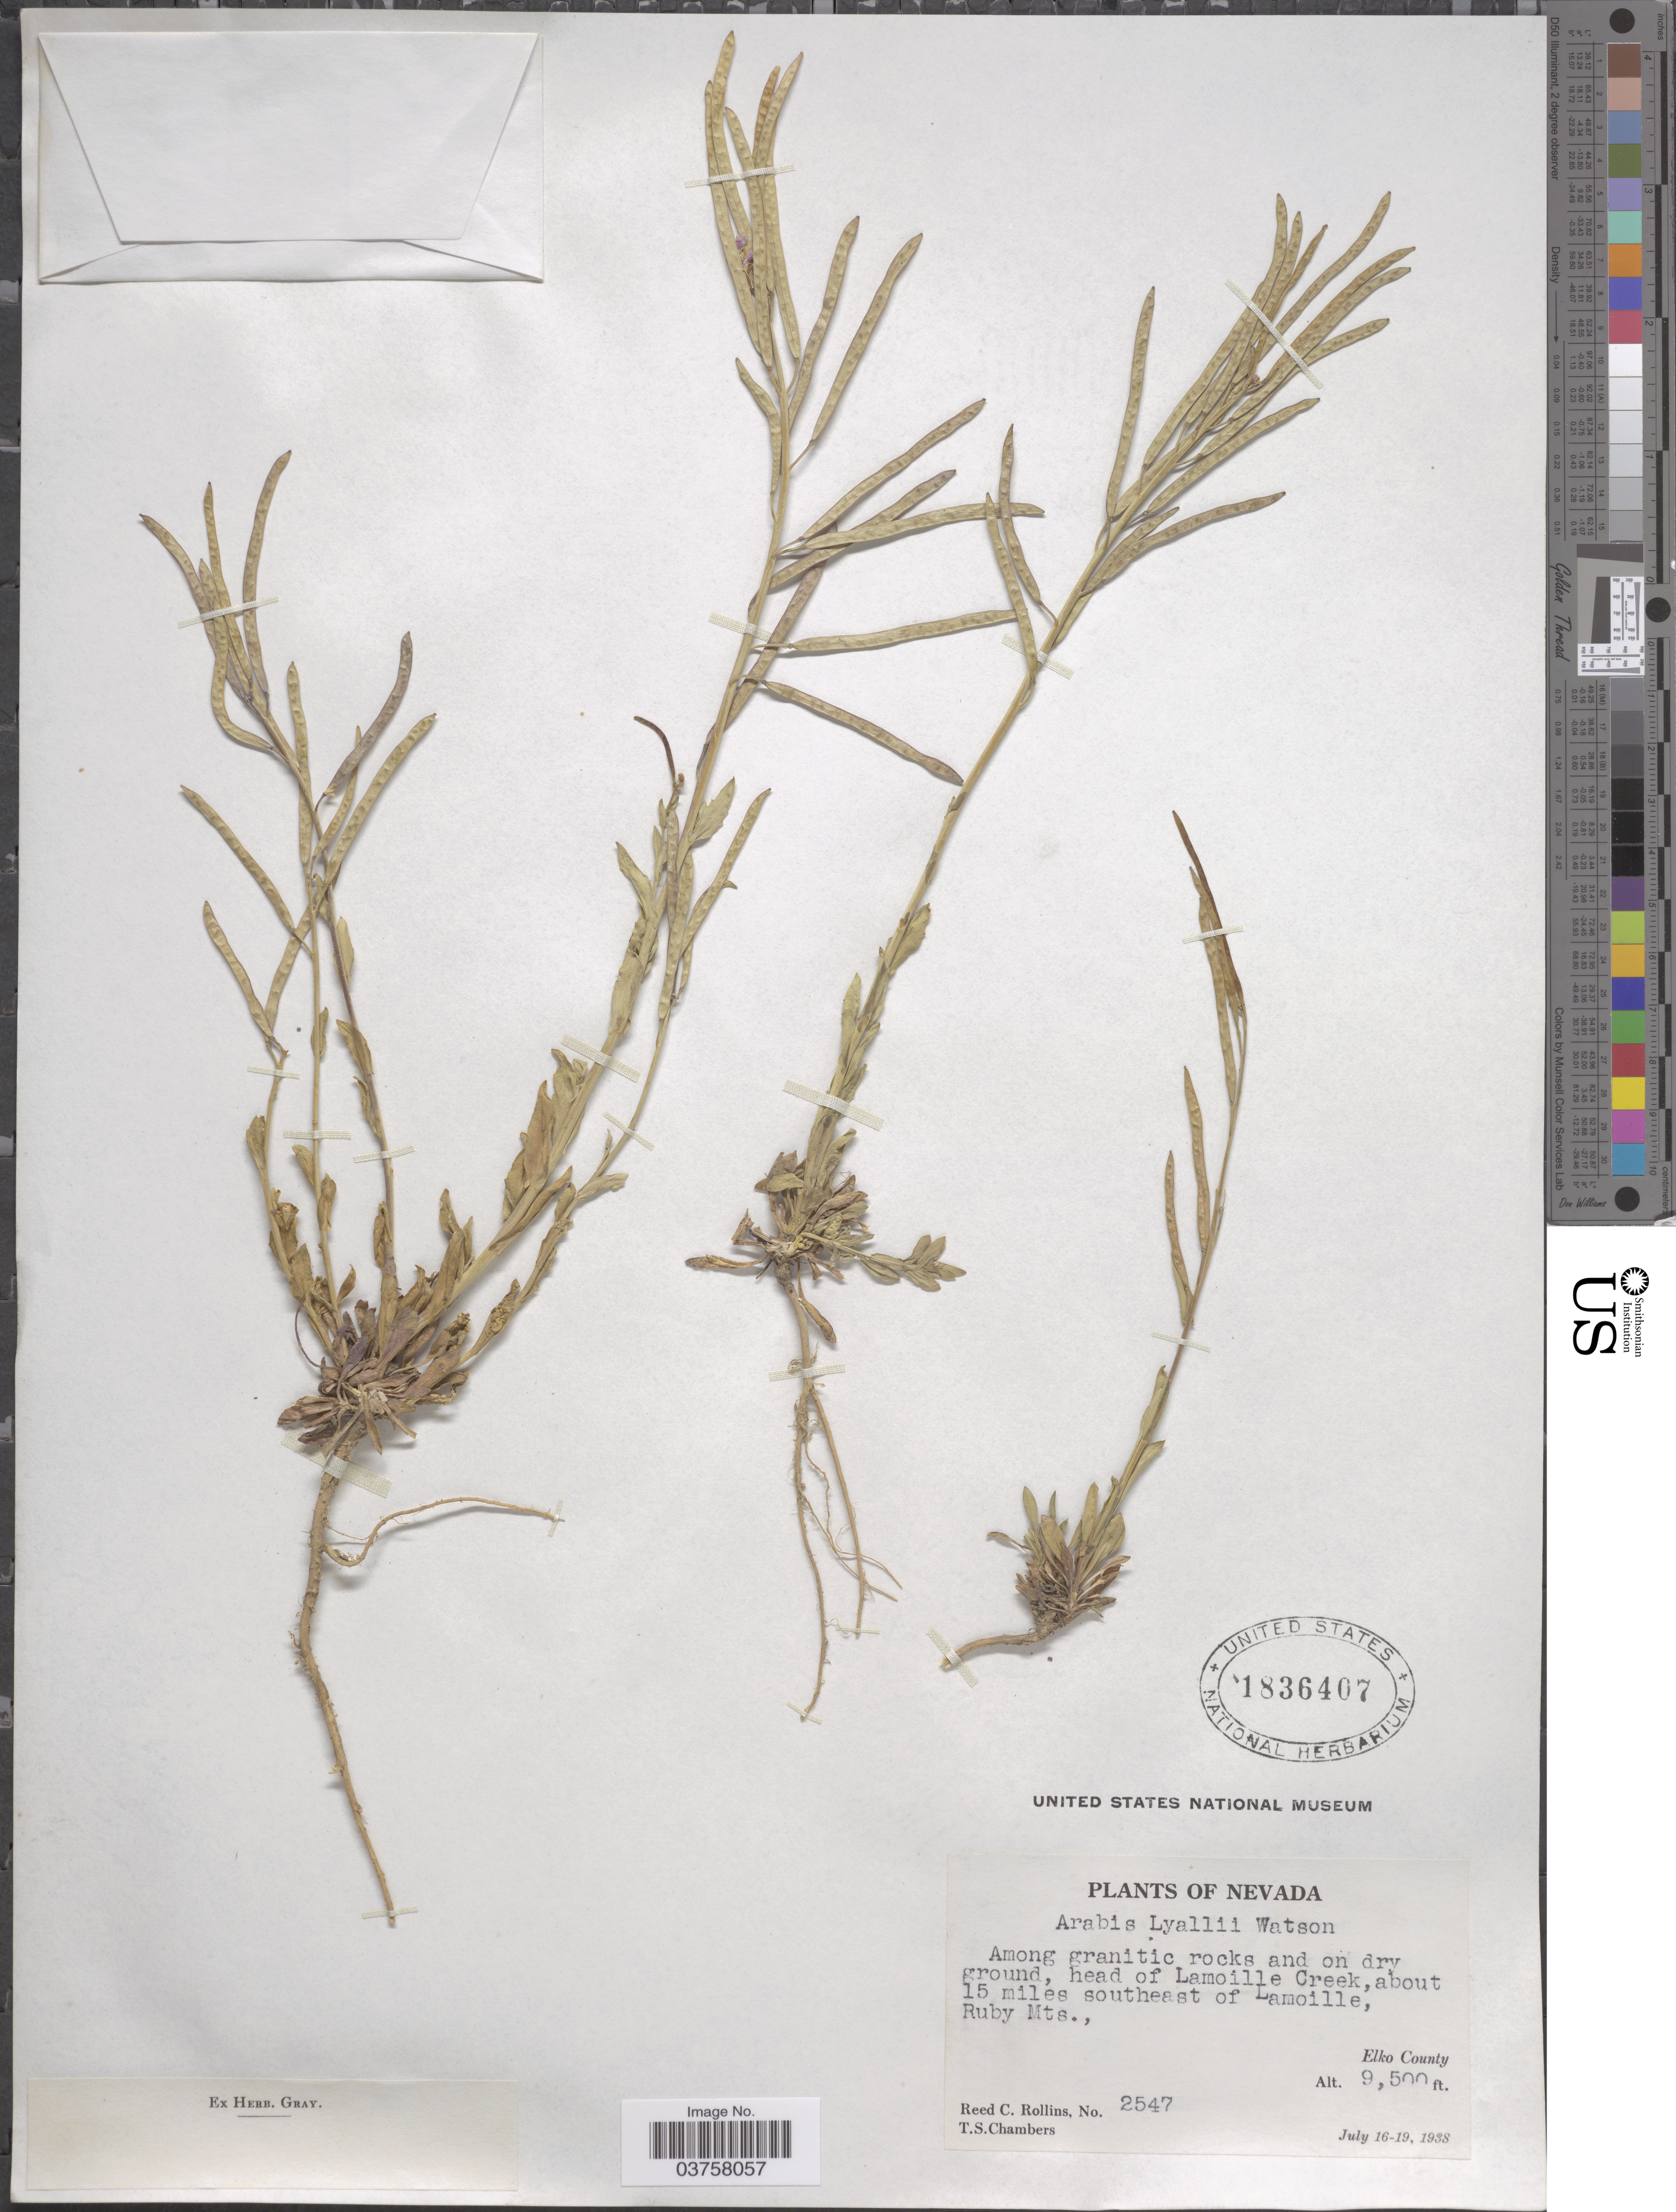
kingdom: Plantae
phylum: Tracheophyta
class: Magnoliopsida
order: Brassicales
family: Brassicaceae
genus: Arabis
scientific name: Arabis lyallii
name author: S. Watson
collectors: R. C. Rollins & T. Chambers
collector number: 2547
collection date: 1938-07-16/1938-07-19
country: United States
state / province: Nevada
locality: Head of Lamoille Creek, about 15 miles southeast of Lamoille, Ruby Mts. Elko County.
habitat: among granitic rocks and on dry ground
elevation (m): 2896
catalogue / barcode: US 1836407